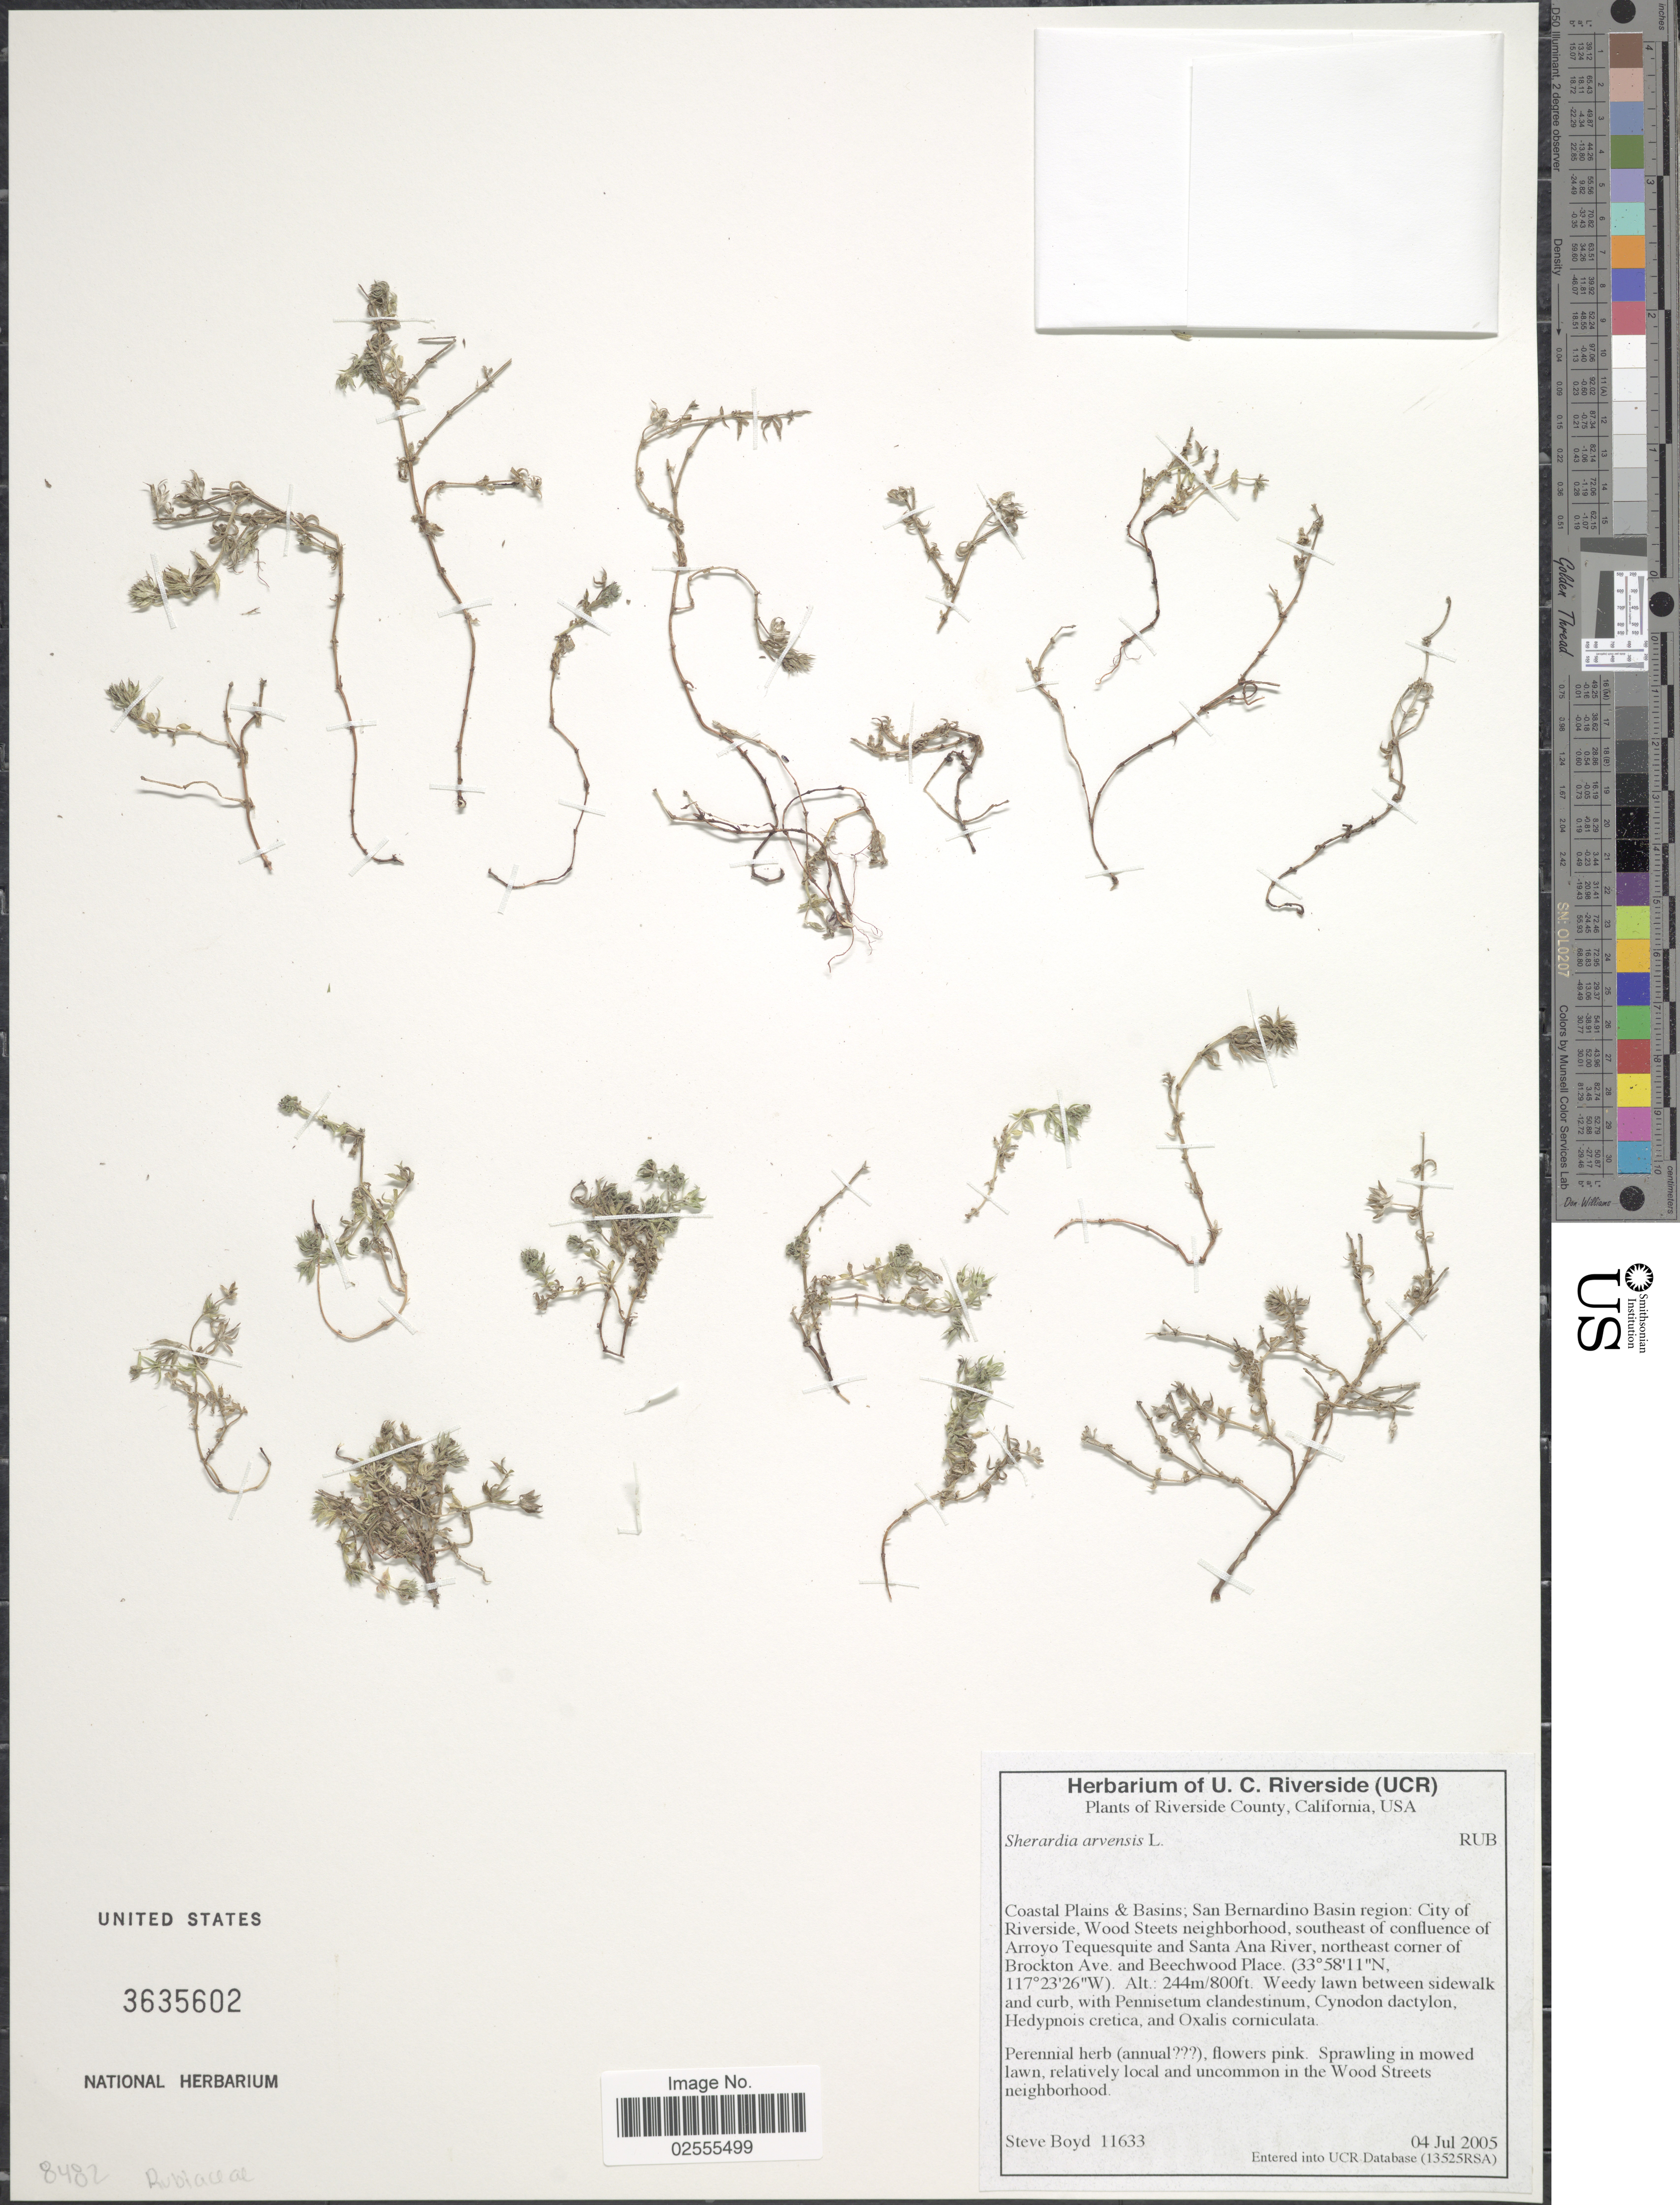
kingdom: Plantae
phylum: Tracheophyta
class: Magnoliopsida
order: Gentianales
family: Rubiaceae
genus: Sherardia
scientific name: Sherardia arvensis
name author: L.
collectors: S. Boyd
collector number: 11633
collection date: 2005-07-04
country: United States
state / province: California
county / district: Riverside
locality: Riverside County, Coastal Plains & Basins; San Bernardino Basin region: City of Riverside, Wood Steets neigborhood, southeast of confluence of Arroyo Tequesquite and Santa Ana River, northeast corner of Brockton Ave, and Beachwood Place, weedy lawn between sidewalk and curb.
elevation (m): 244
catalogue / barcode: US 3635602